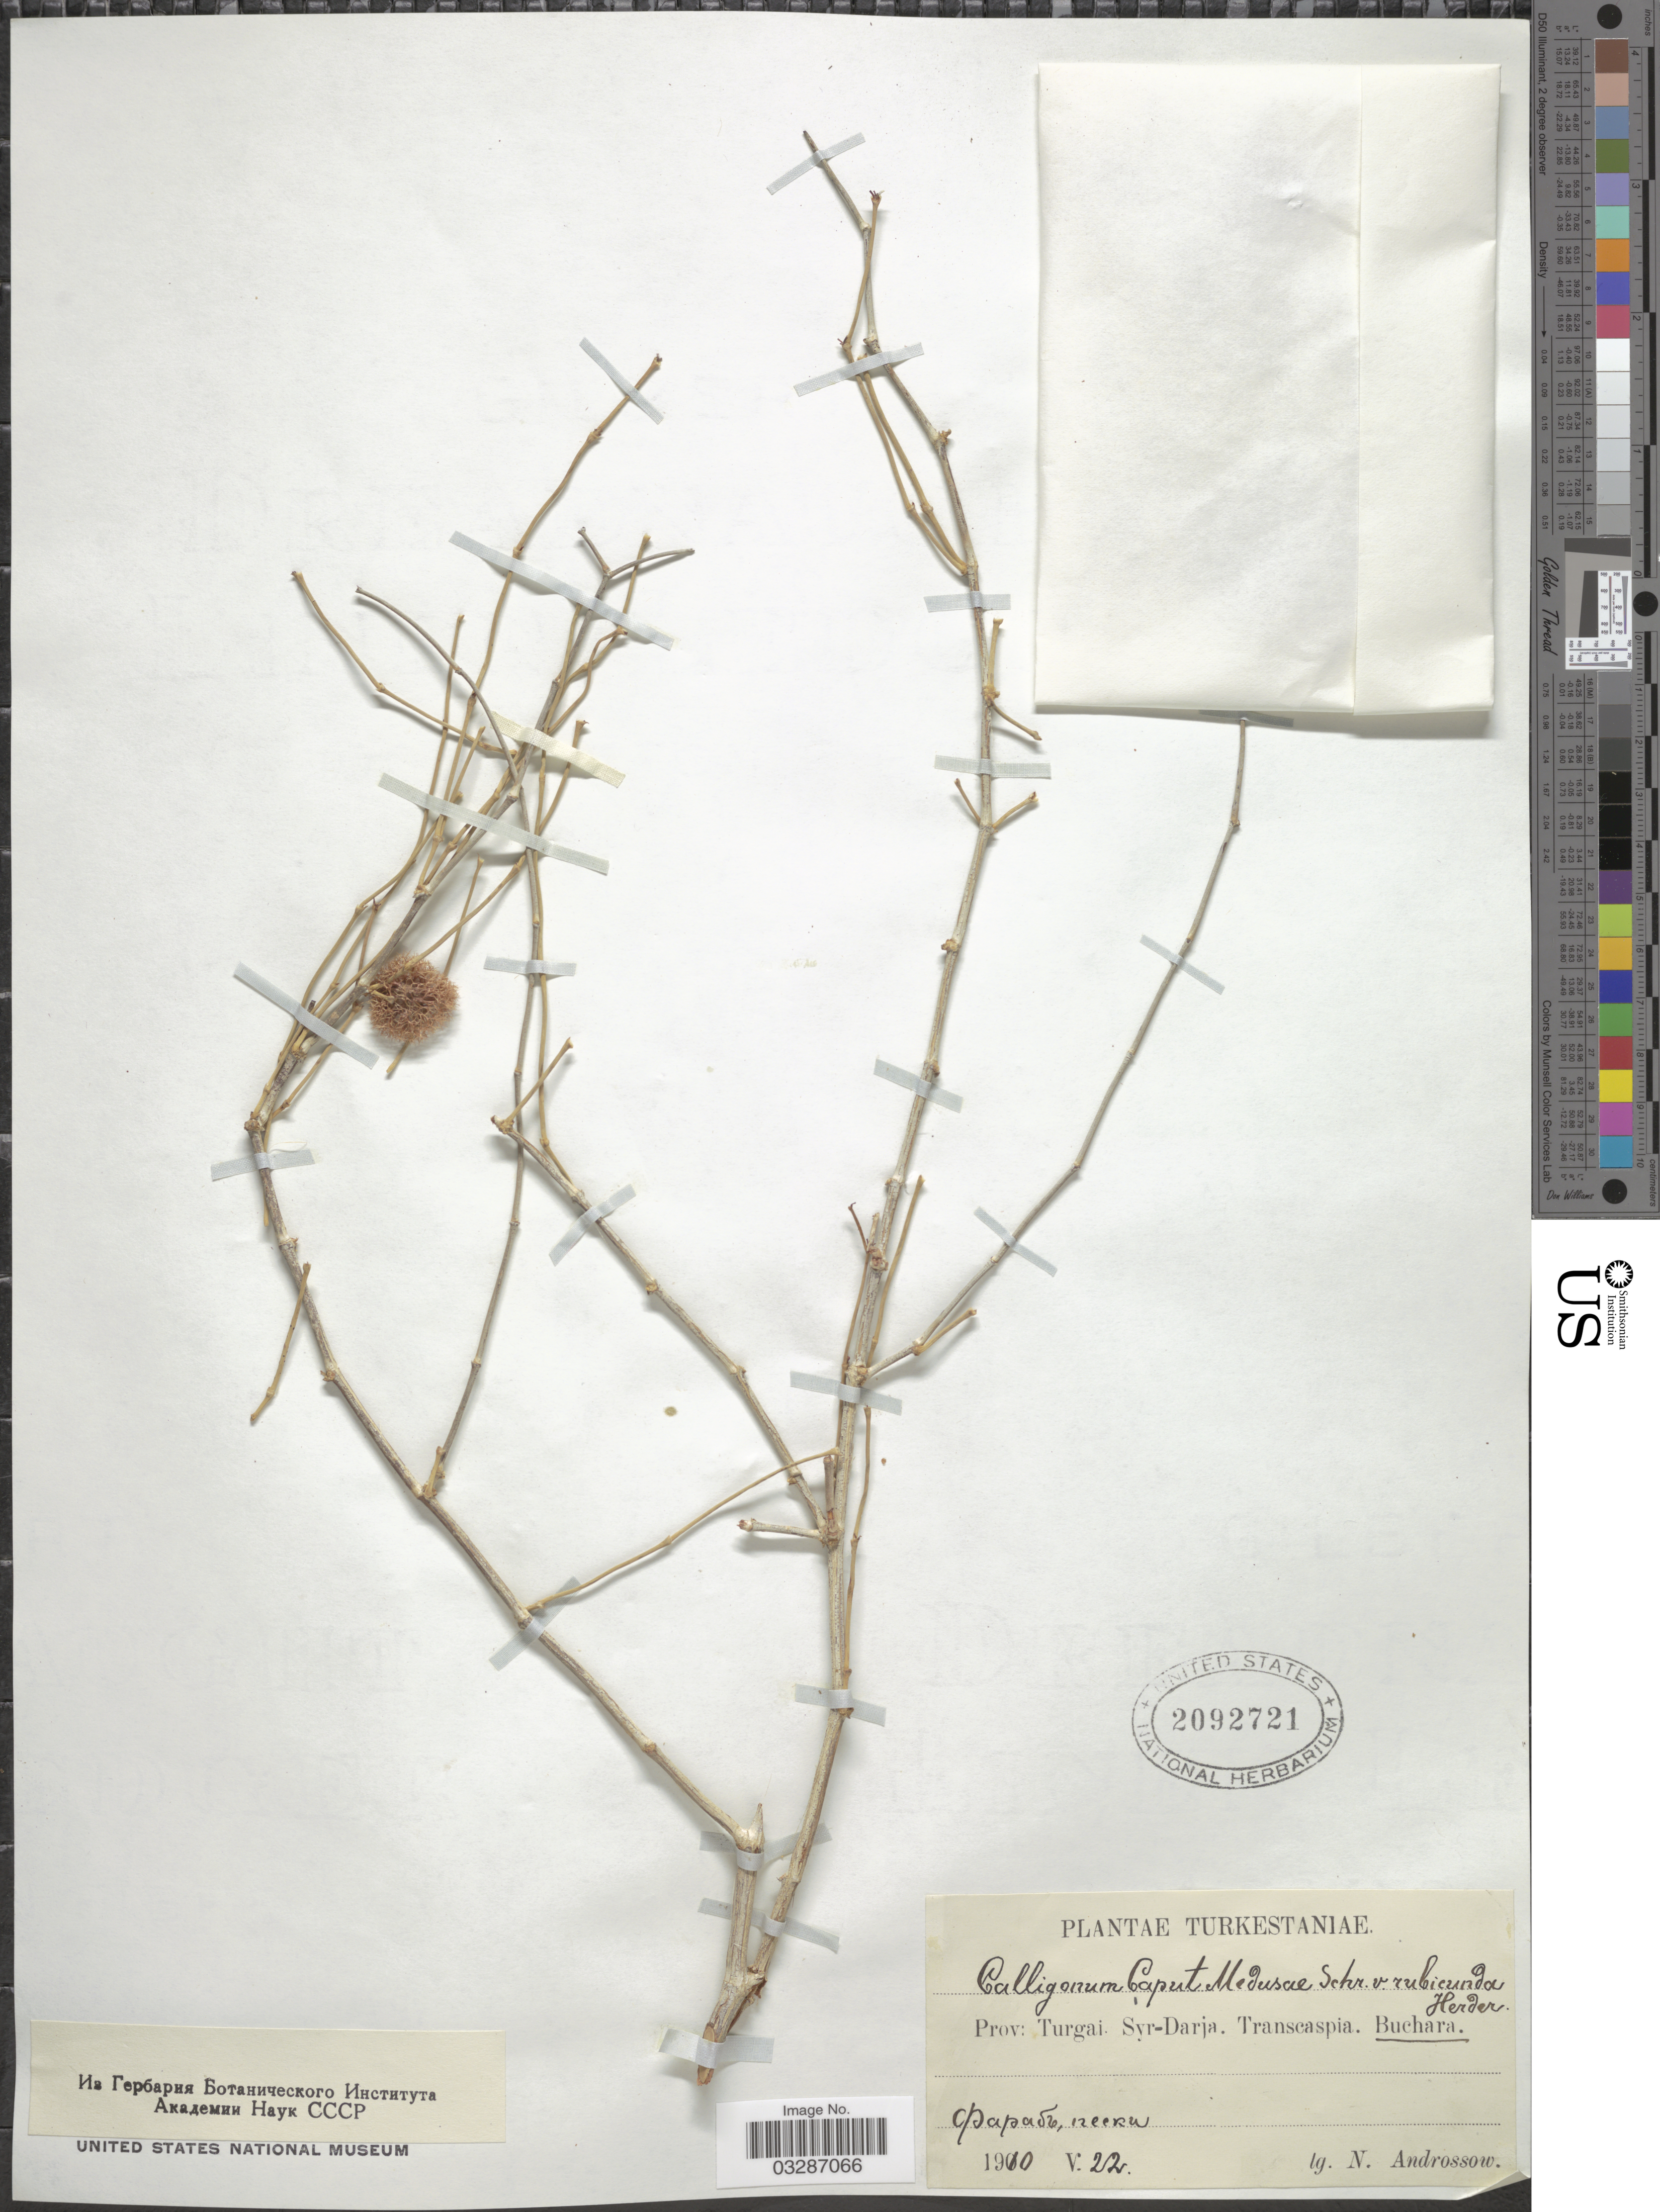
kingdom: Plantae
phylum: Tracheophyta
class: Magnoliopsida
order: Caryophyllales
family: Polygonaceae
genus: Calligonum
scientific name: Calligonum caput-medusae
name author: Schrenk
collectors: N. Androssov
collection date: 1910-05-22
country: Kazakhstan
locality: Prov: Turgai. Syr-Darja. Transcaspia. Buchara. X.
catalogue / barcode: US 2092721